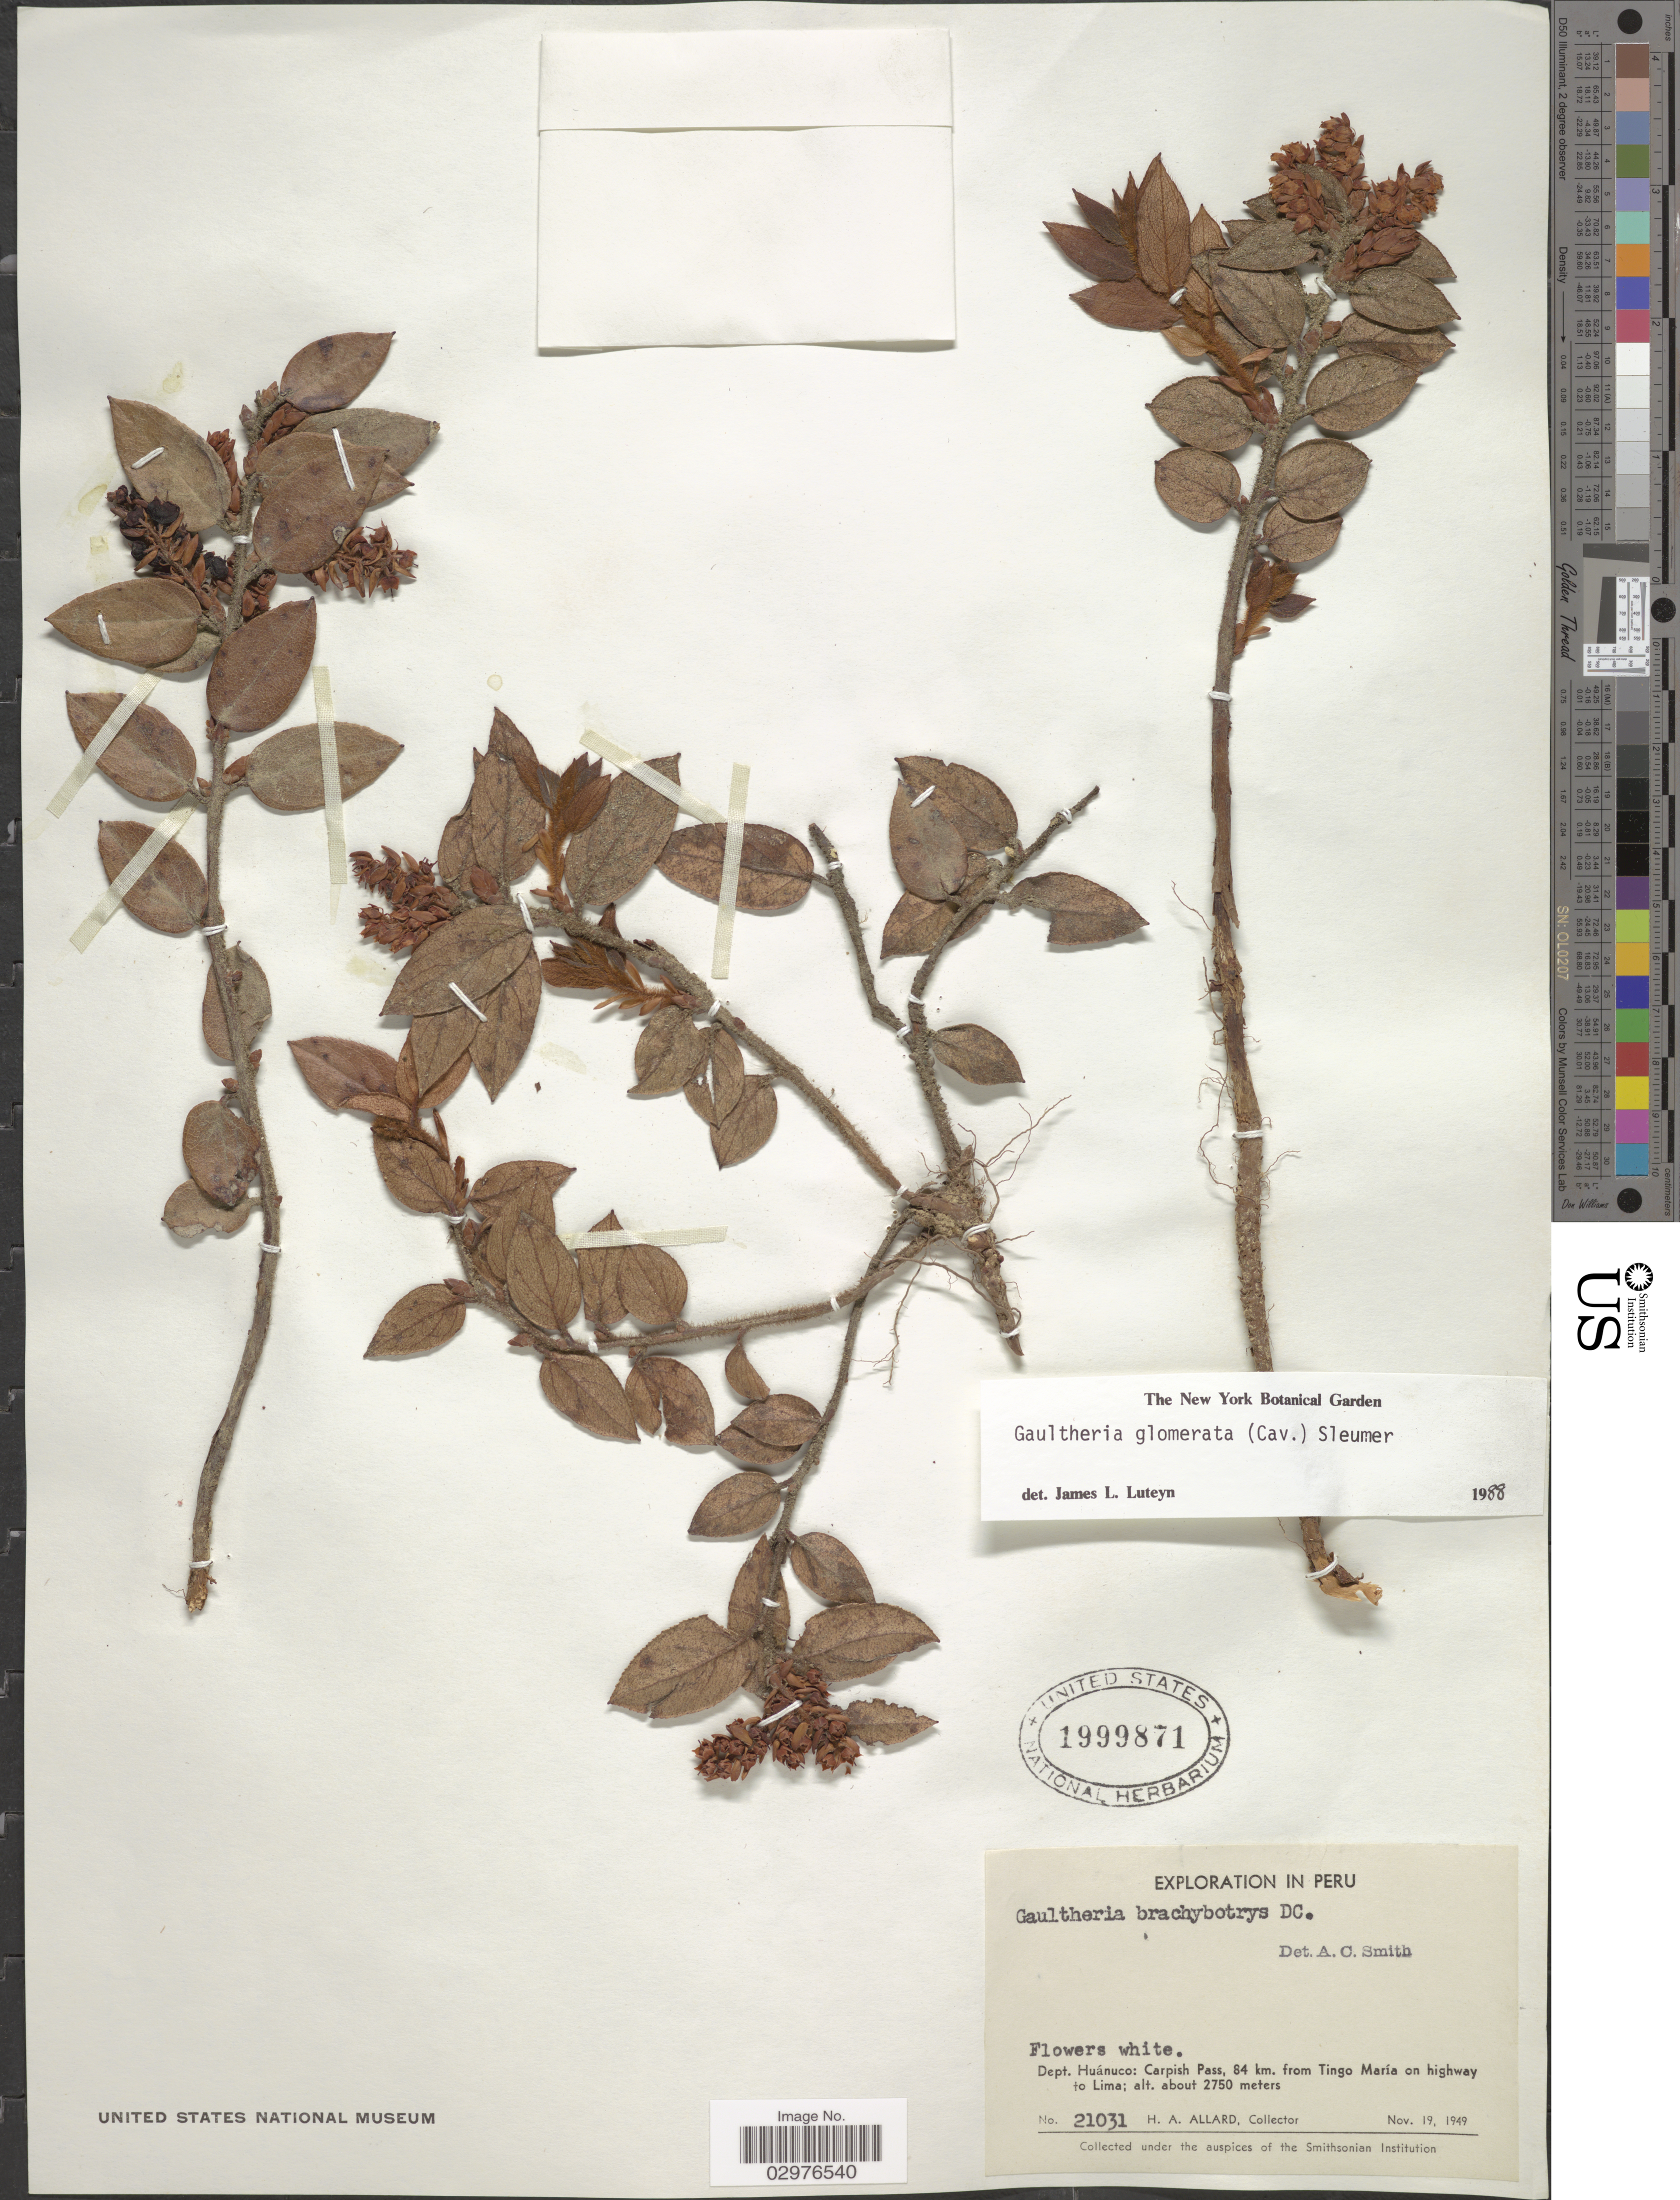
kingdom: Plantae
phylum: Tracheophyta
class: Magnoliopsida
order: Ericales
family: Ericaceae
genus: Gaultheria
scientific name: Gaultheria glomerata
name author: (Cav.) Sleumer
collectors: H. A. Allard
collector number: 21031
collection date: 1949-11-19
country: Peru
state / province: Huánuco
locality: Dept. Huánuco: Carpish Pass, 84 km. from Tingo María on highway to Lima.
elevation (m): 2750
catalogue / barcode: US 1999871